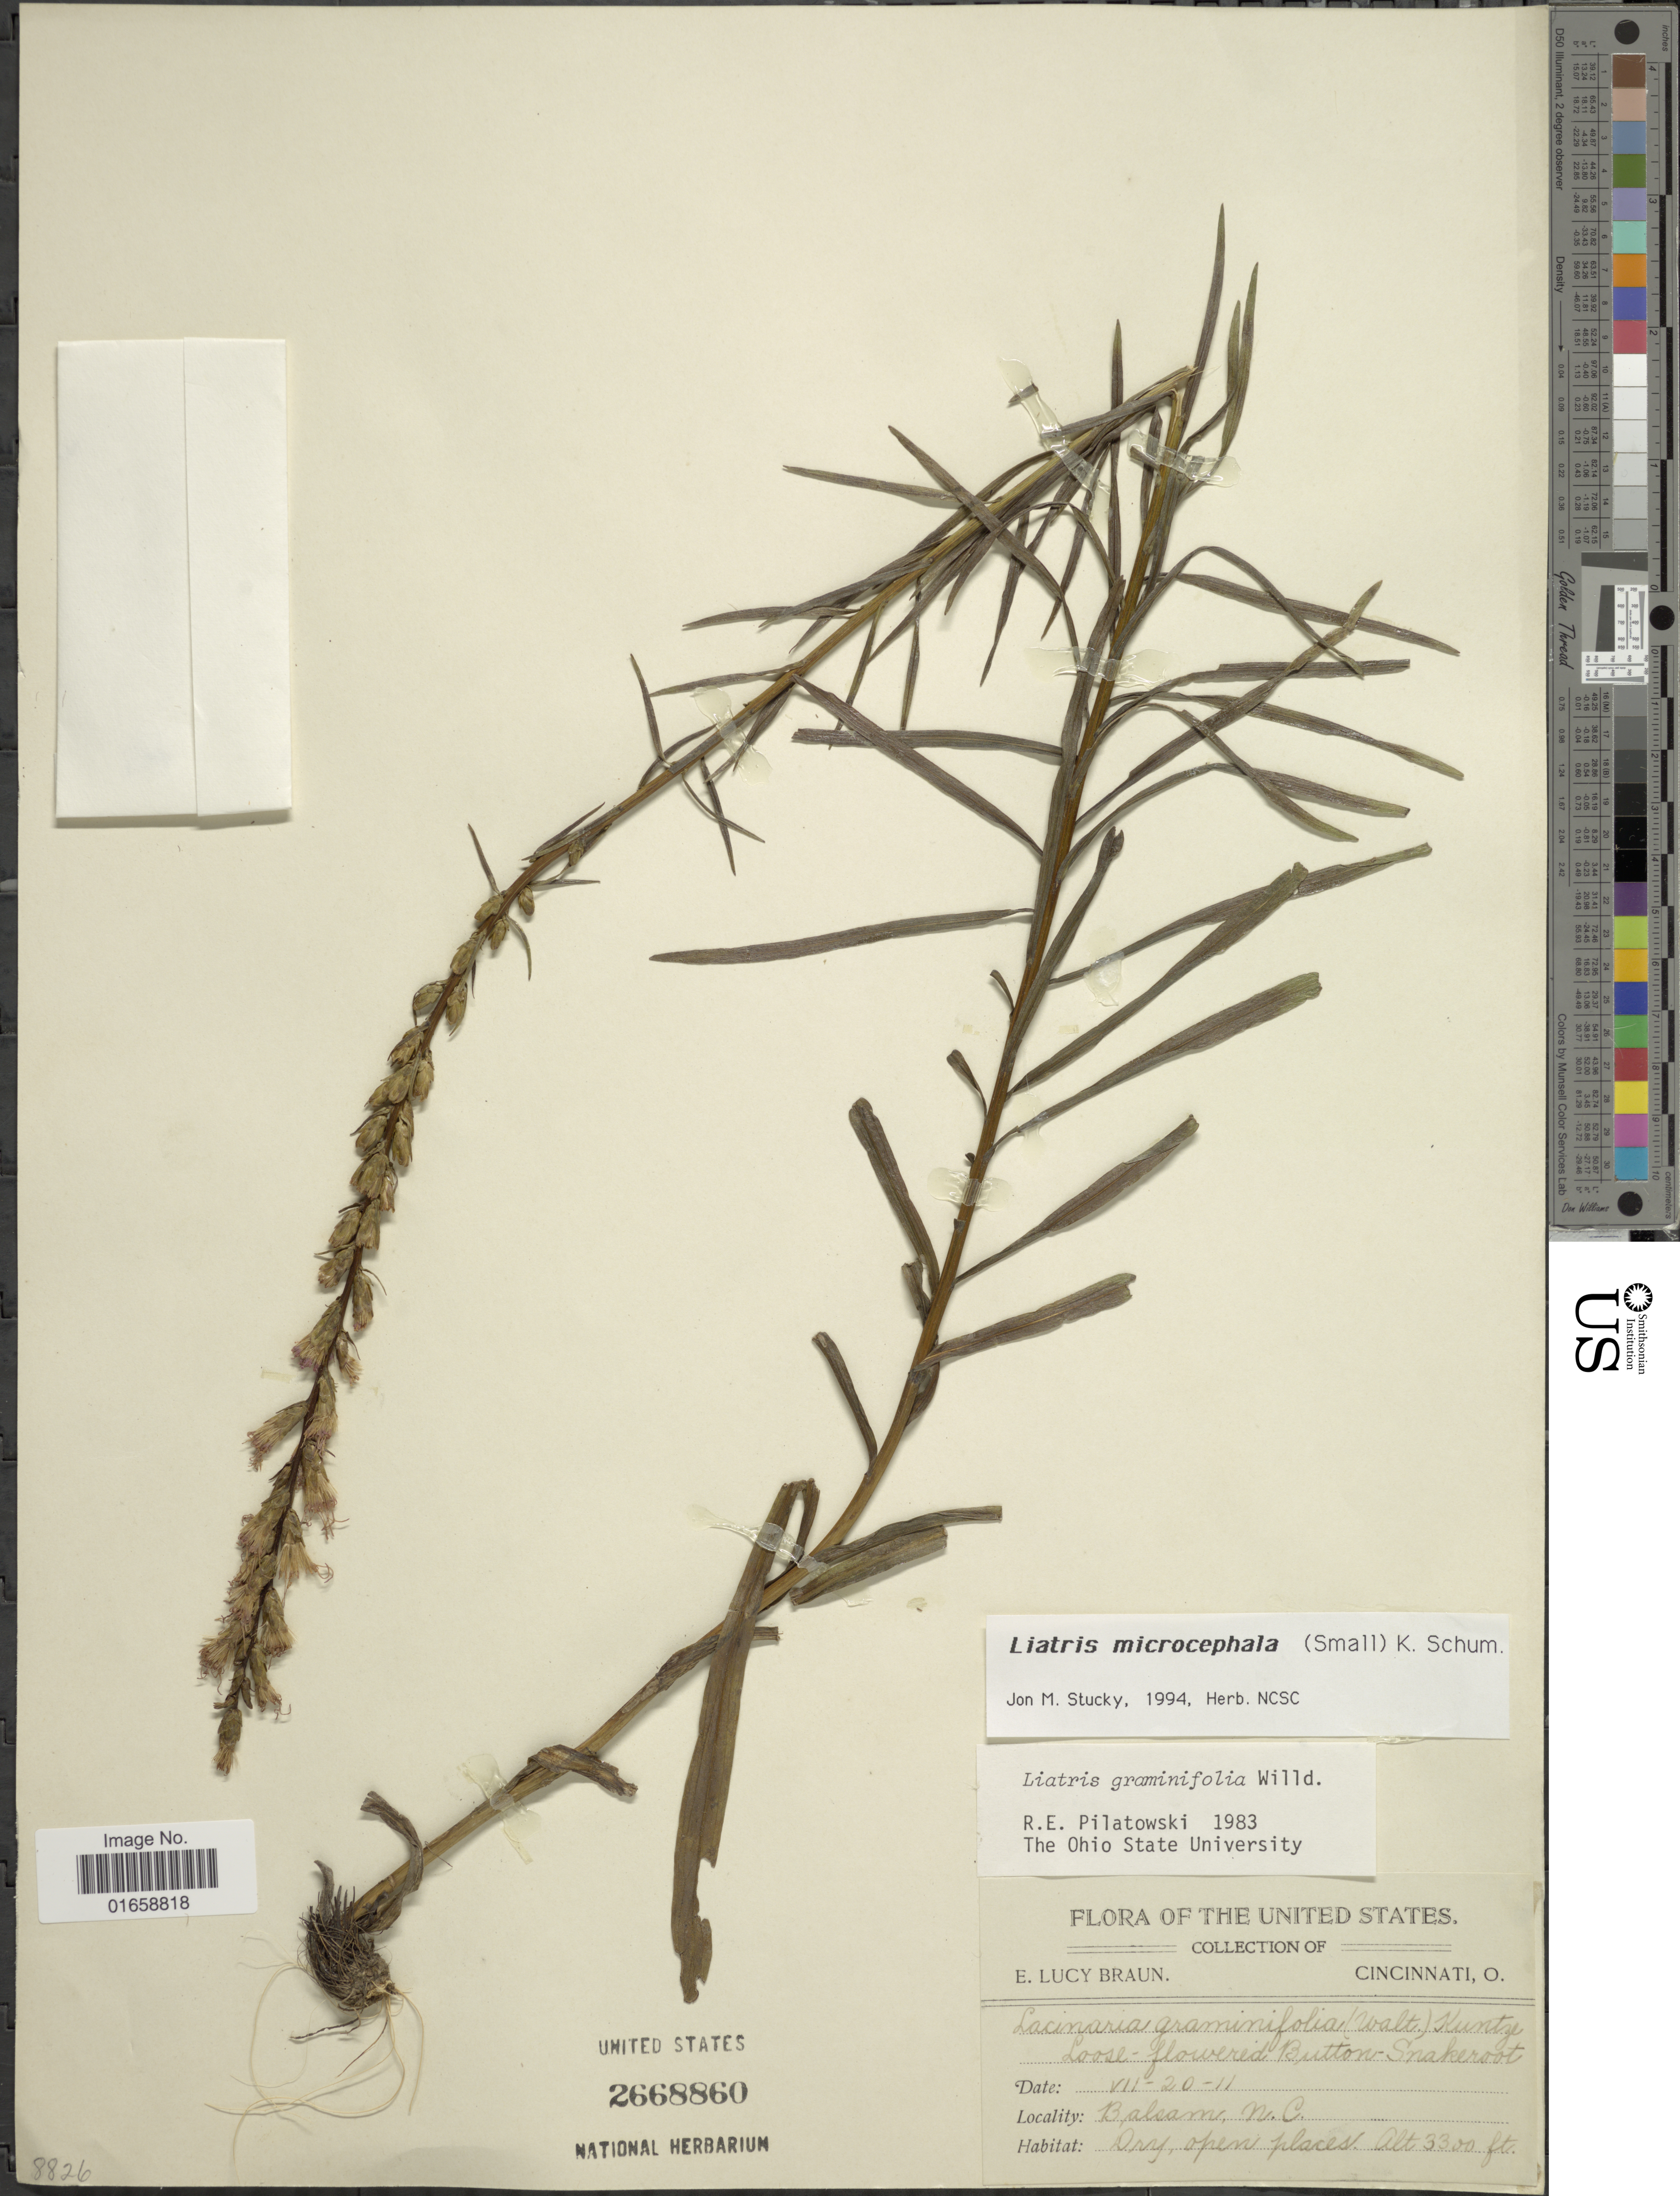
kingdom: Plantae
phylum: Tracheophyta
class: Magnoliopsida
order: Asterales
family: Asteraceae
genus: Liatris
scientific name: Liatris microcephala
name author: (Small) K. Schum.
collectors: E. L. Braun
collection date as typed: Transcribed d/m/y: 20/7/11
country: United States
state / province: North Carolina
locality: Balsam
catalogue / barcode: US 2668860